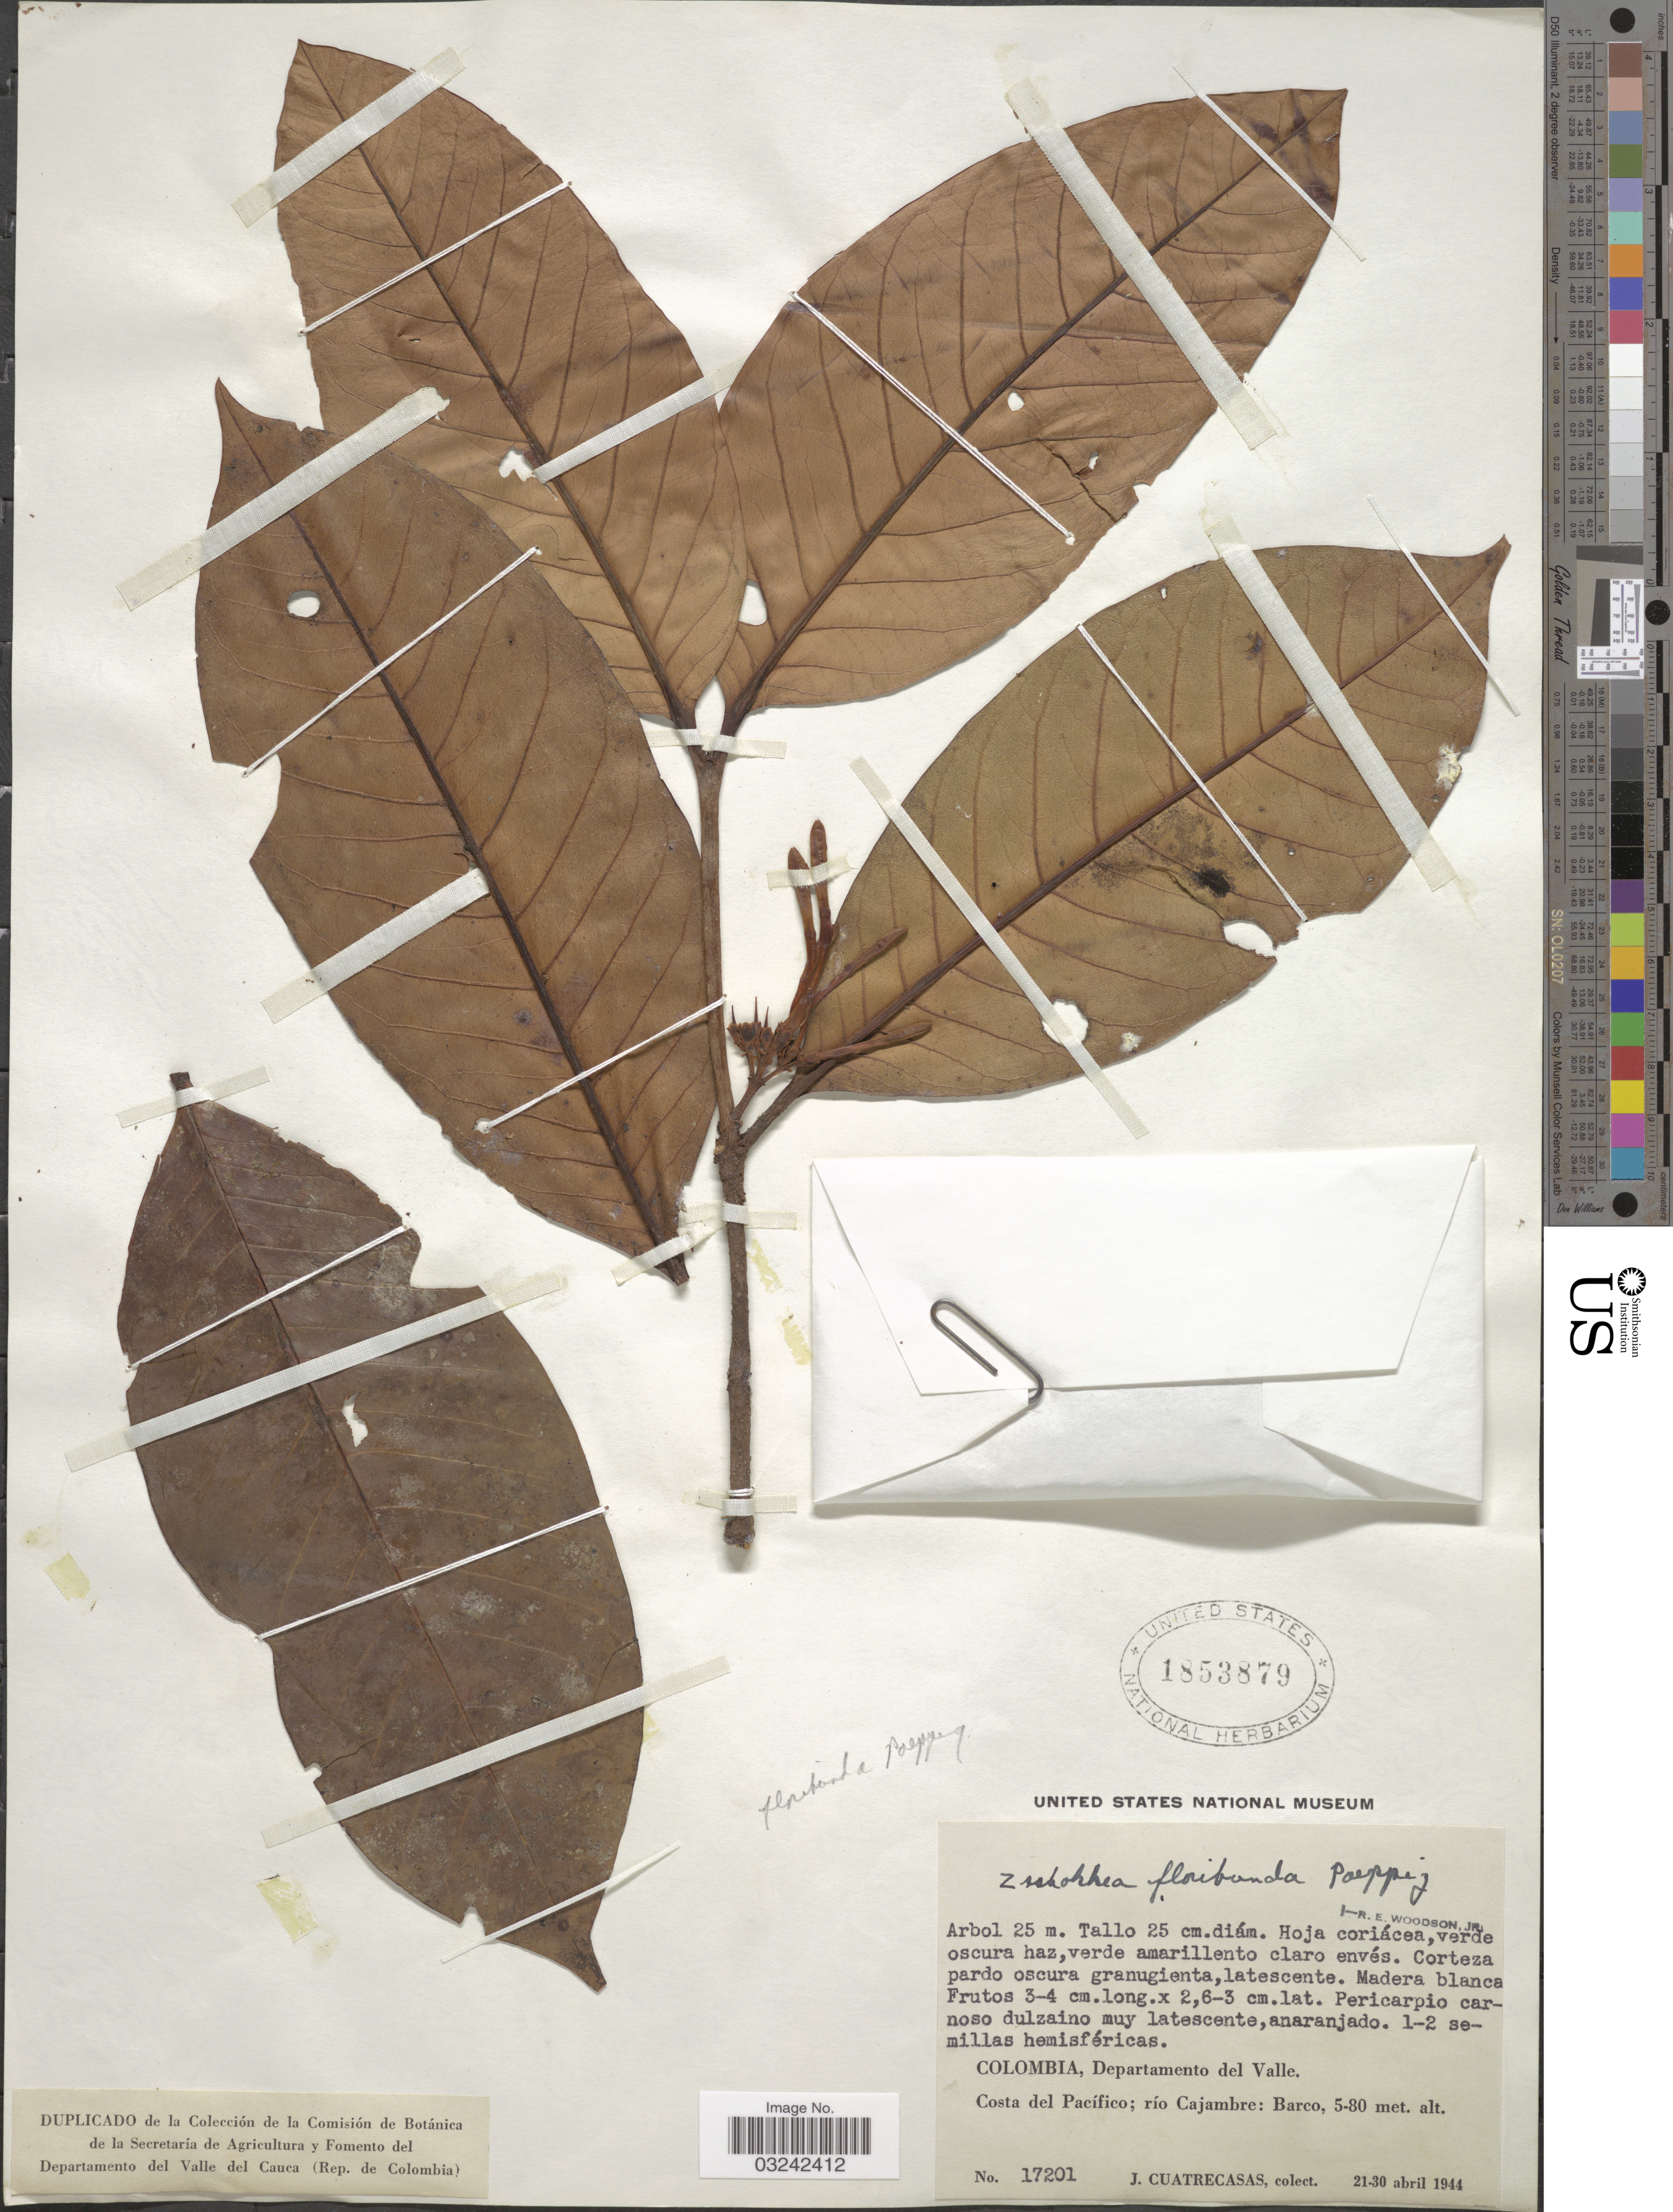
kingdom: Plantae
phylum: Tracheophyta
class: Magnoliopsida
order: Gentianales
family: Apocynaceae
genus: Lacmellea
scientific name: Lacmellea speciosa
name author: Woodson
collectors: J. Cuatrecasas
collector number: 17201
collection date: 1944-04-21/1944-04-30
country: Colombia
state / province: Valle del Cauca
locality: Departamento del Valle. Costa del Pacífico; río Cajambre: Barco.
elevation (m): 5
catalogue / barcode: US 1853879